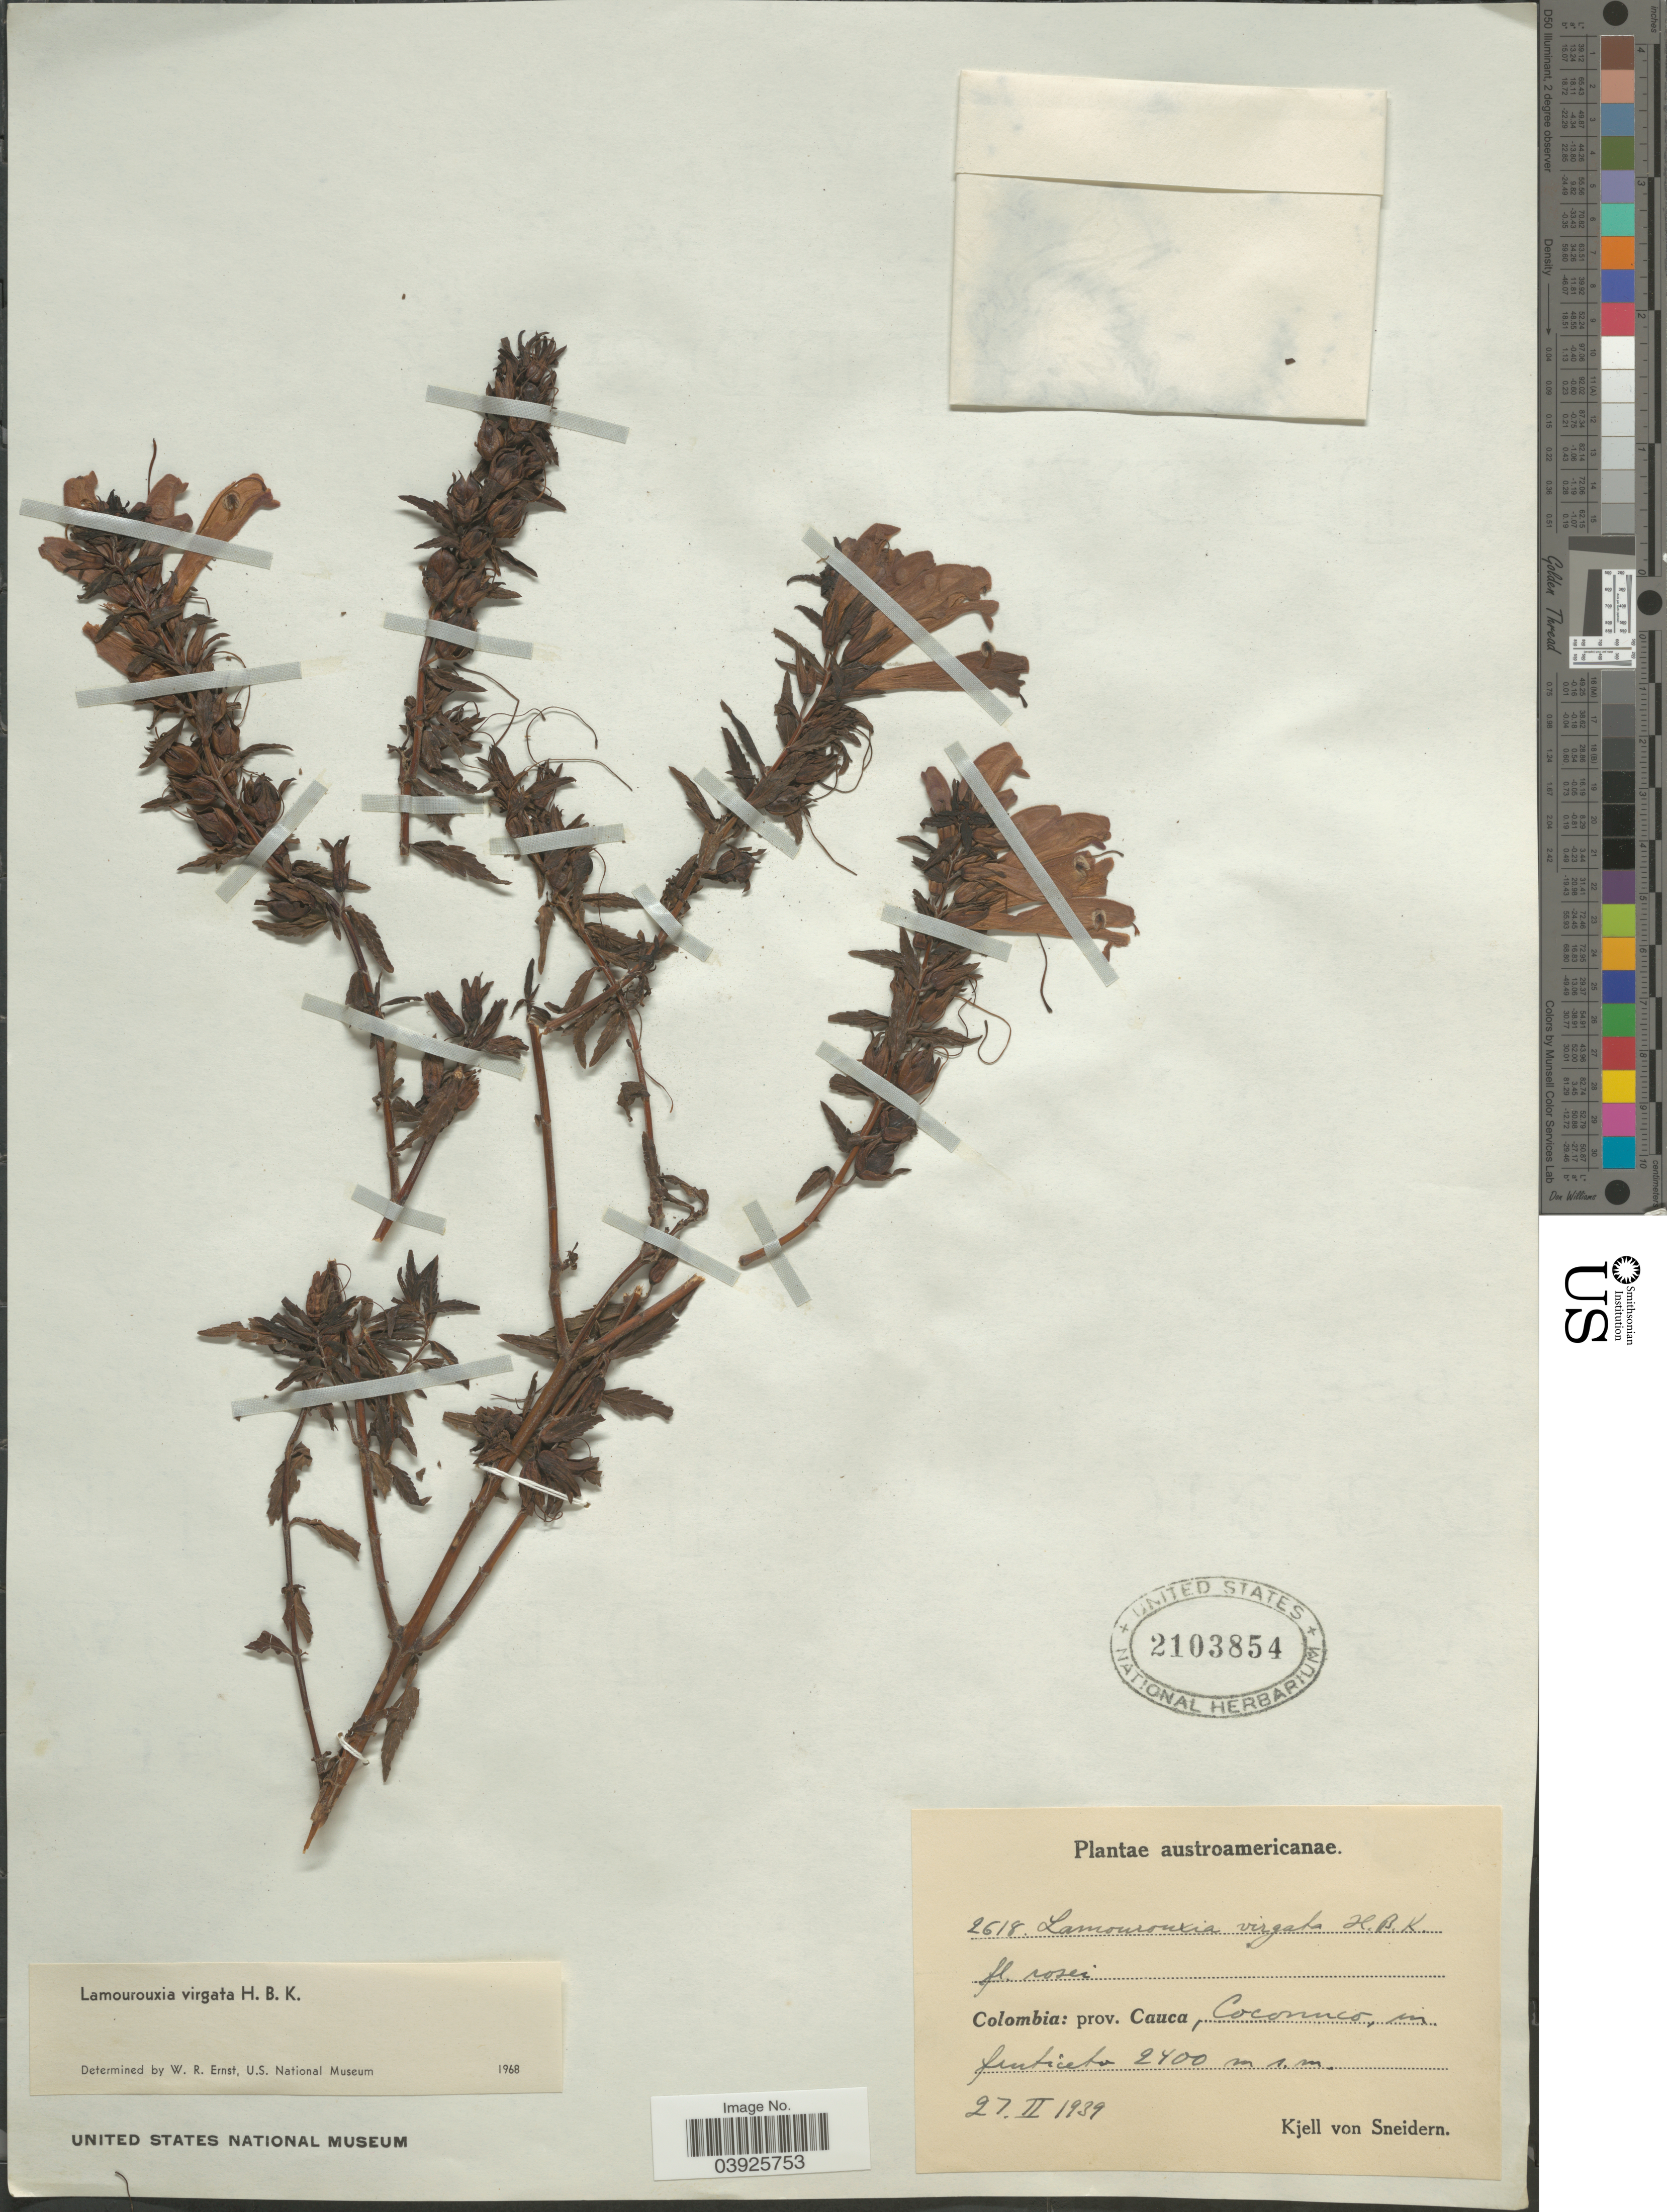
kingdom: Plantae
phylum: Tracheophyta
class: Magnoliopsida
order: Lamiales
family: Orobanchaceae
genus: Lamourouxia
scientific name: Lamourouxia virgata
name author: Kunth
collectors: K. von Sneidern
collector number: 2618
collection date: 1939-02-27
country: Colombia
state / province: Cauca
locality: Coconuco, in finticeto.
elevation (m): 2400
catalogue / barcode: US 2103854